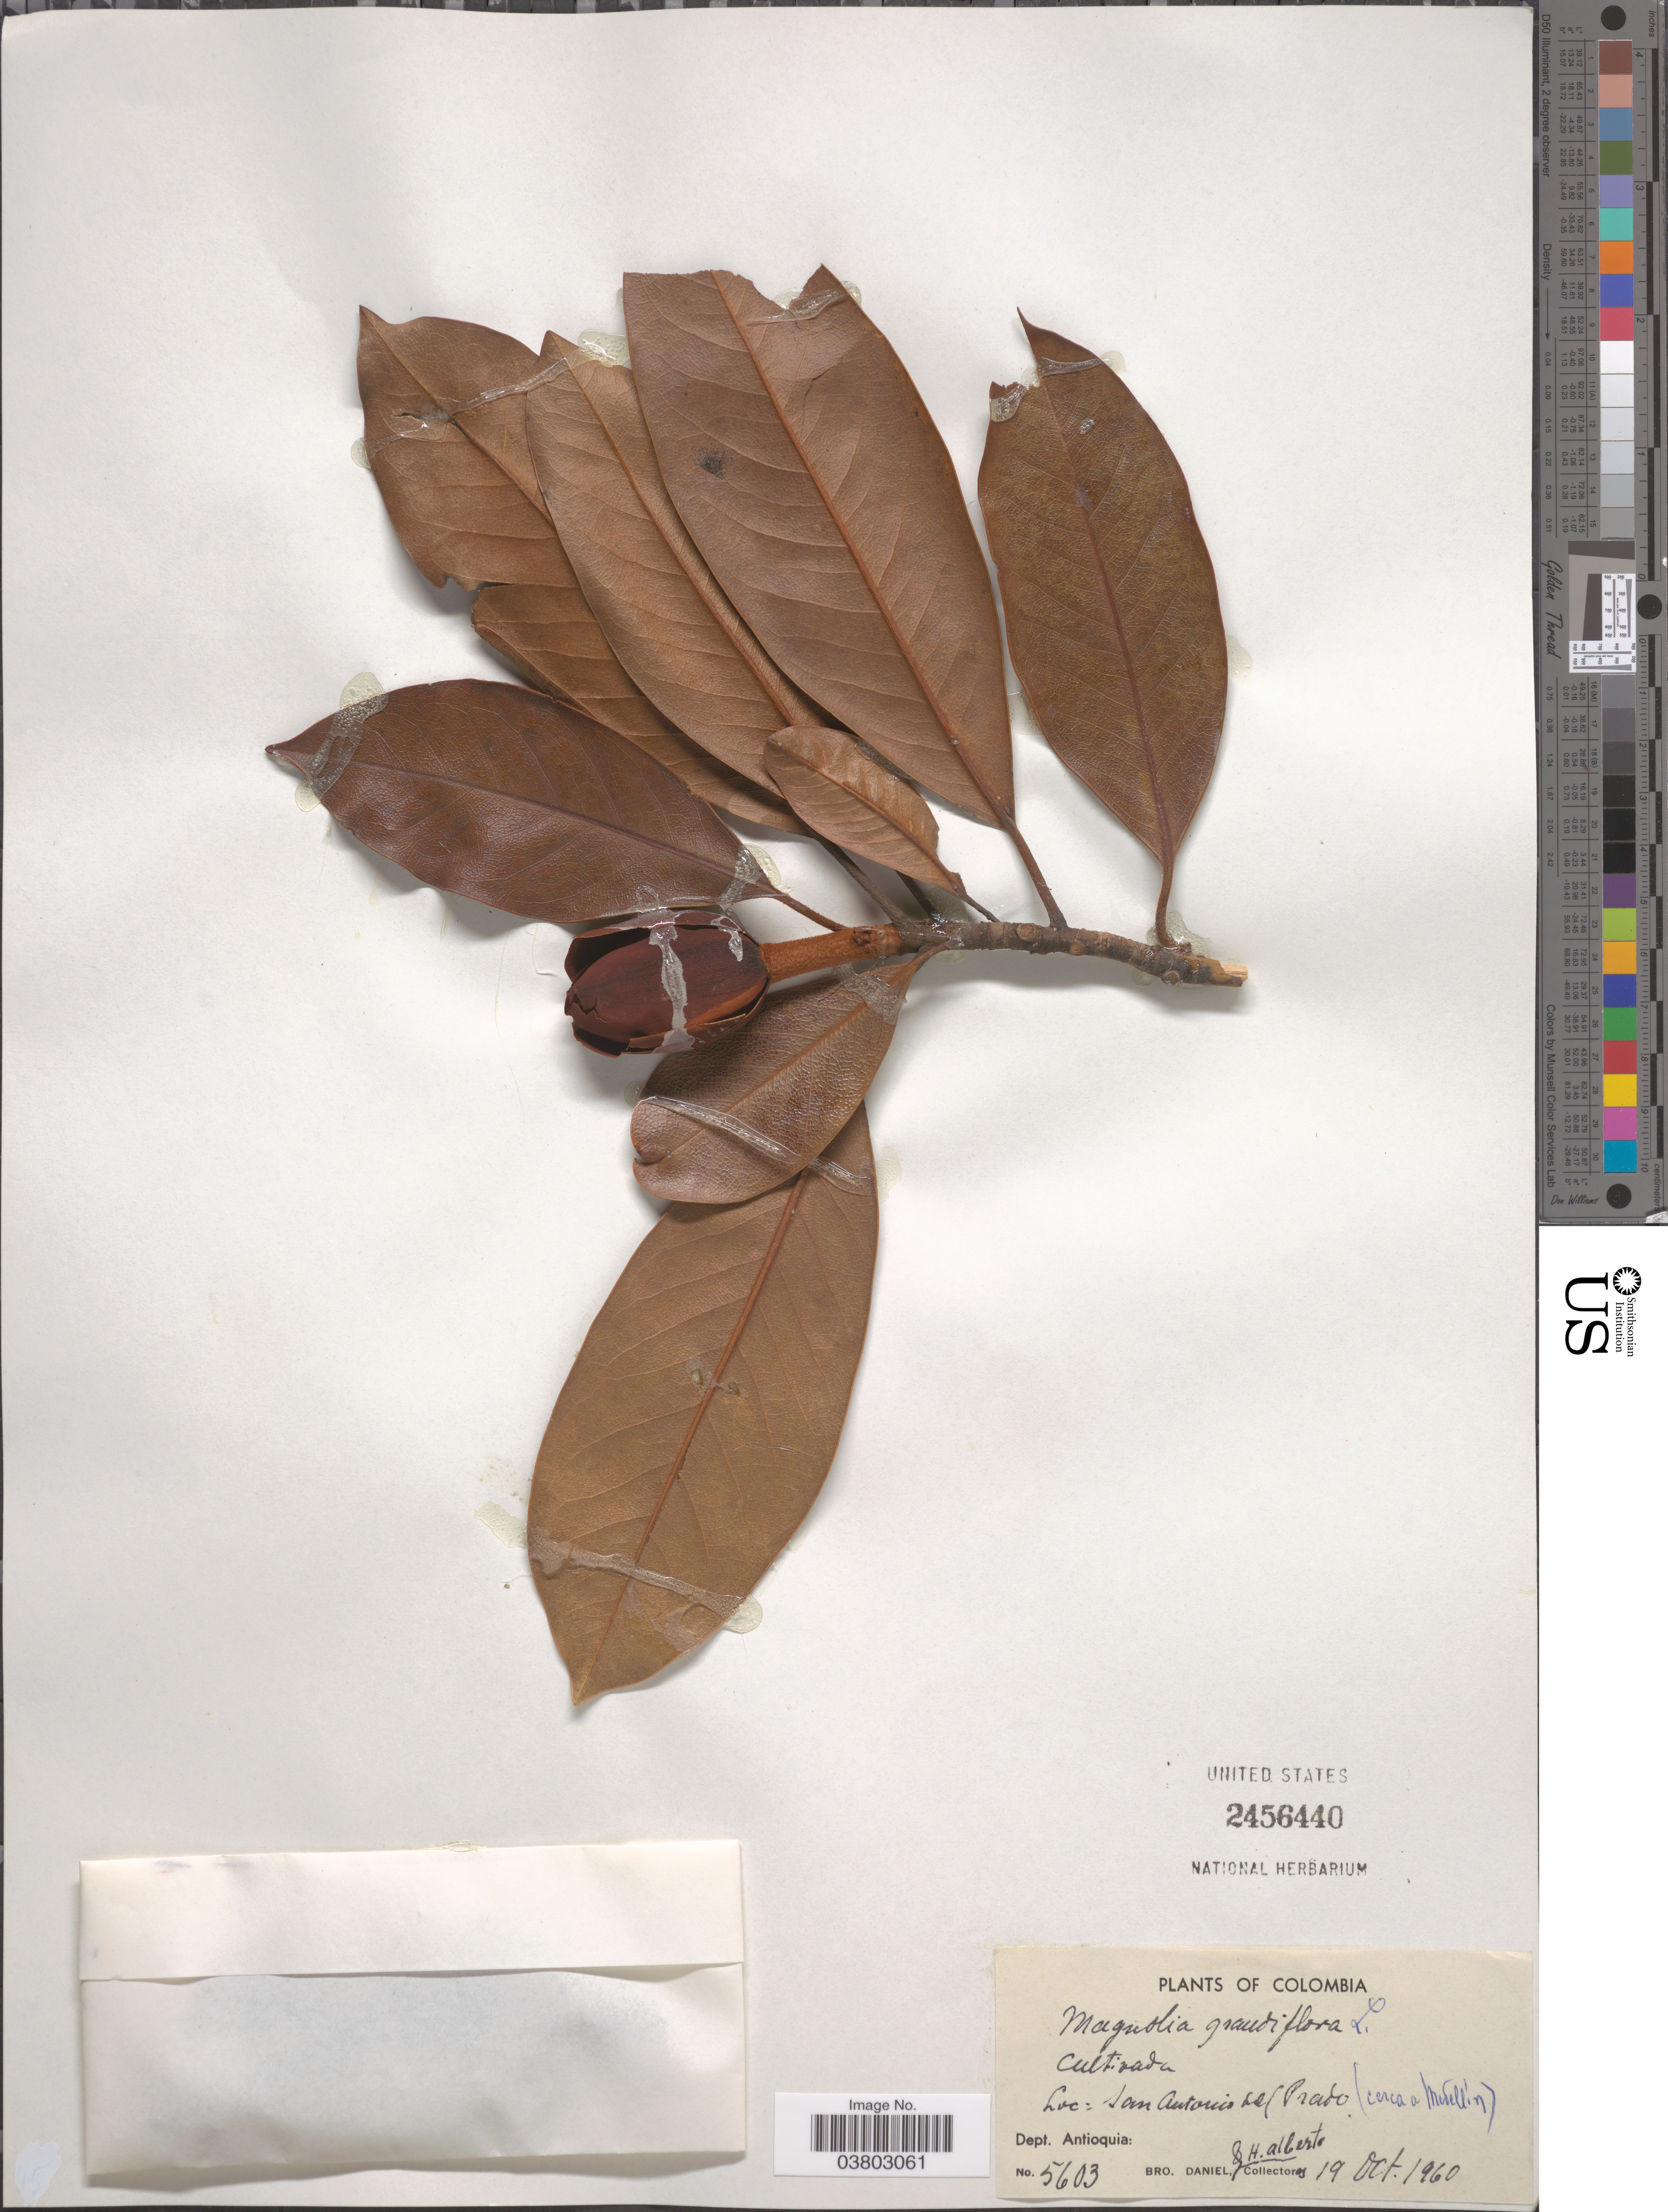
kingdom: Plantae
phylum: Tracheophyta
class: Magnoliopsida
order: Magnoliales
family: Magnoliaceae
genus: Magnolia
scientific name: Magnolia grandiflora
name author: L.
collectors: Bro. Daniel & H. Alberto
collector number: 5603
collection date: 1960-10-19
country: Colombia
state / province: Antioquia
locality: San Antonio del Prado (cerca a Medellín). Dept. Antioquia.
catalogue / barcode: US 2456440